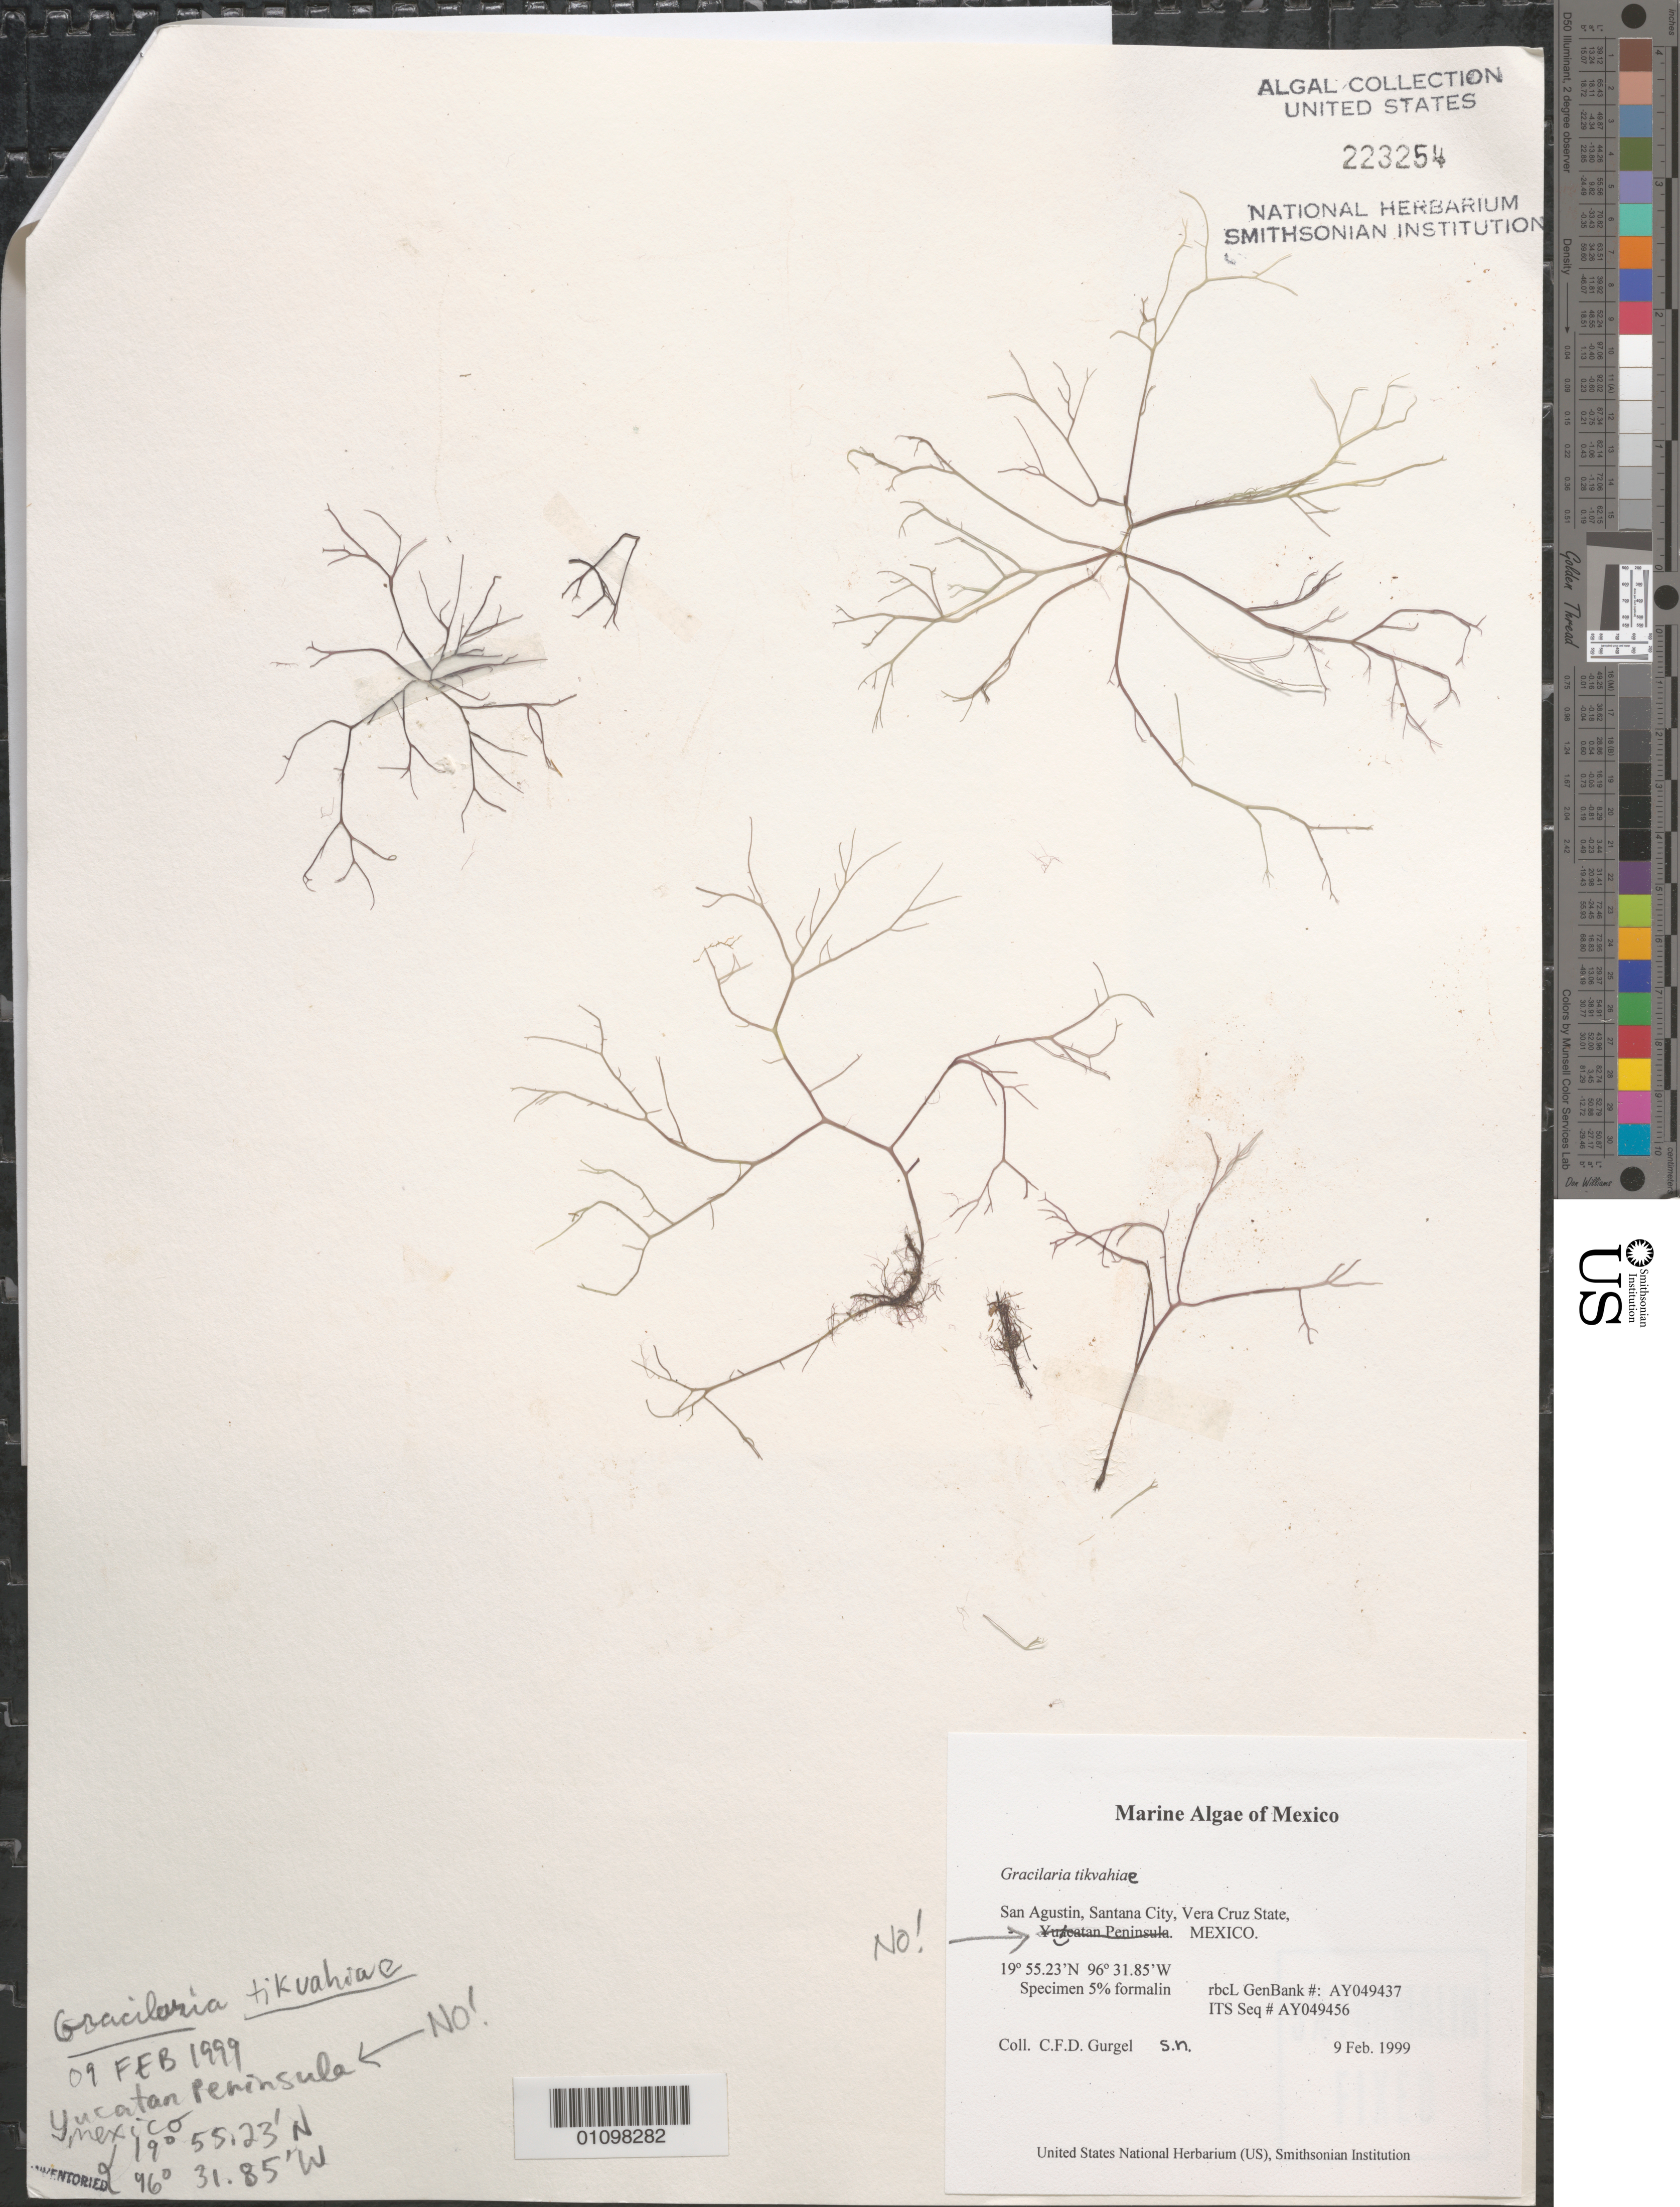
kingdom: Plantae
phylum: Rhodophyta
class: Florideophyceae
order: Gracilariales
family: Gracilariaceae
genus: Gracilaria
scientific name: Gracilaria tikvahiae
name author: McLachlan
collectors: C. Gurgel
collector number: rbcL GenBank AY049437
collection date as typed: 09 Feb 1999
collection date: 1999-02-09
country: Mexico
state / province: Veracruz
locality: San Agustin, Santana City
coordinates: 19 55.23'N, 96 31.85'W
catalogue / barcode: US 223254